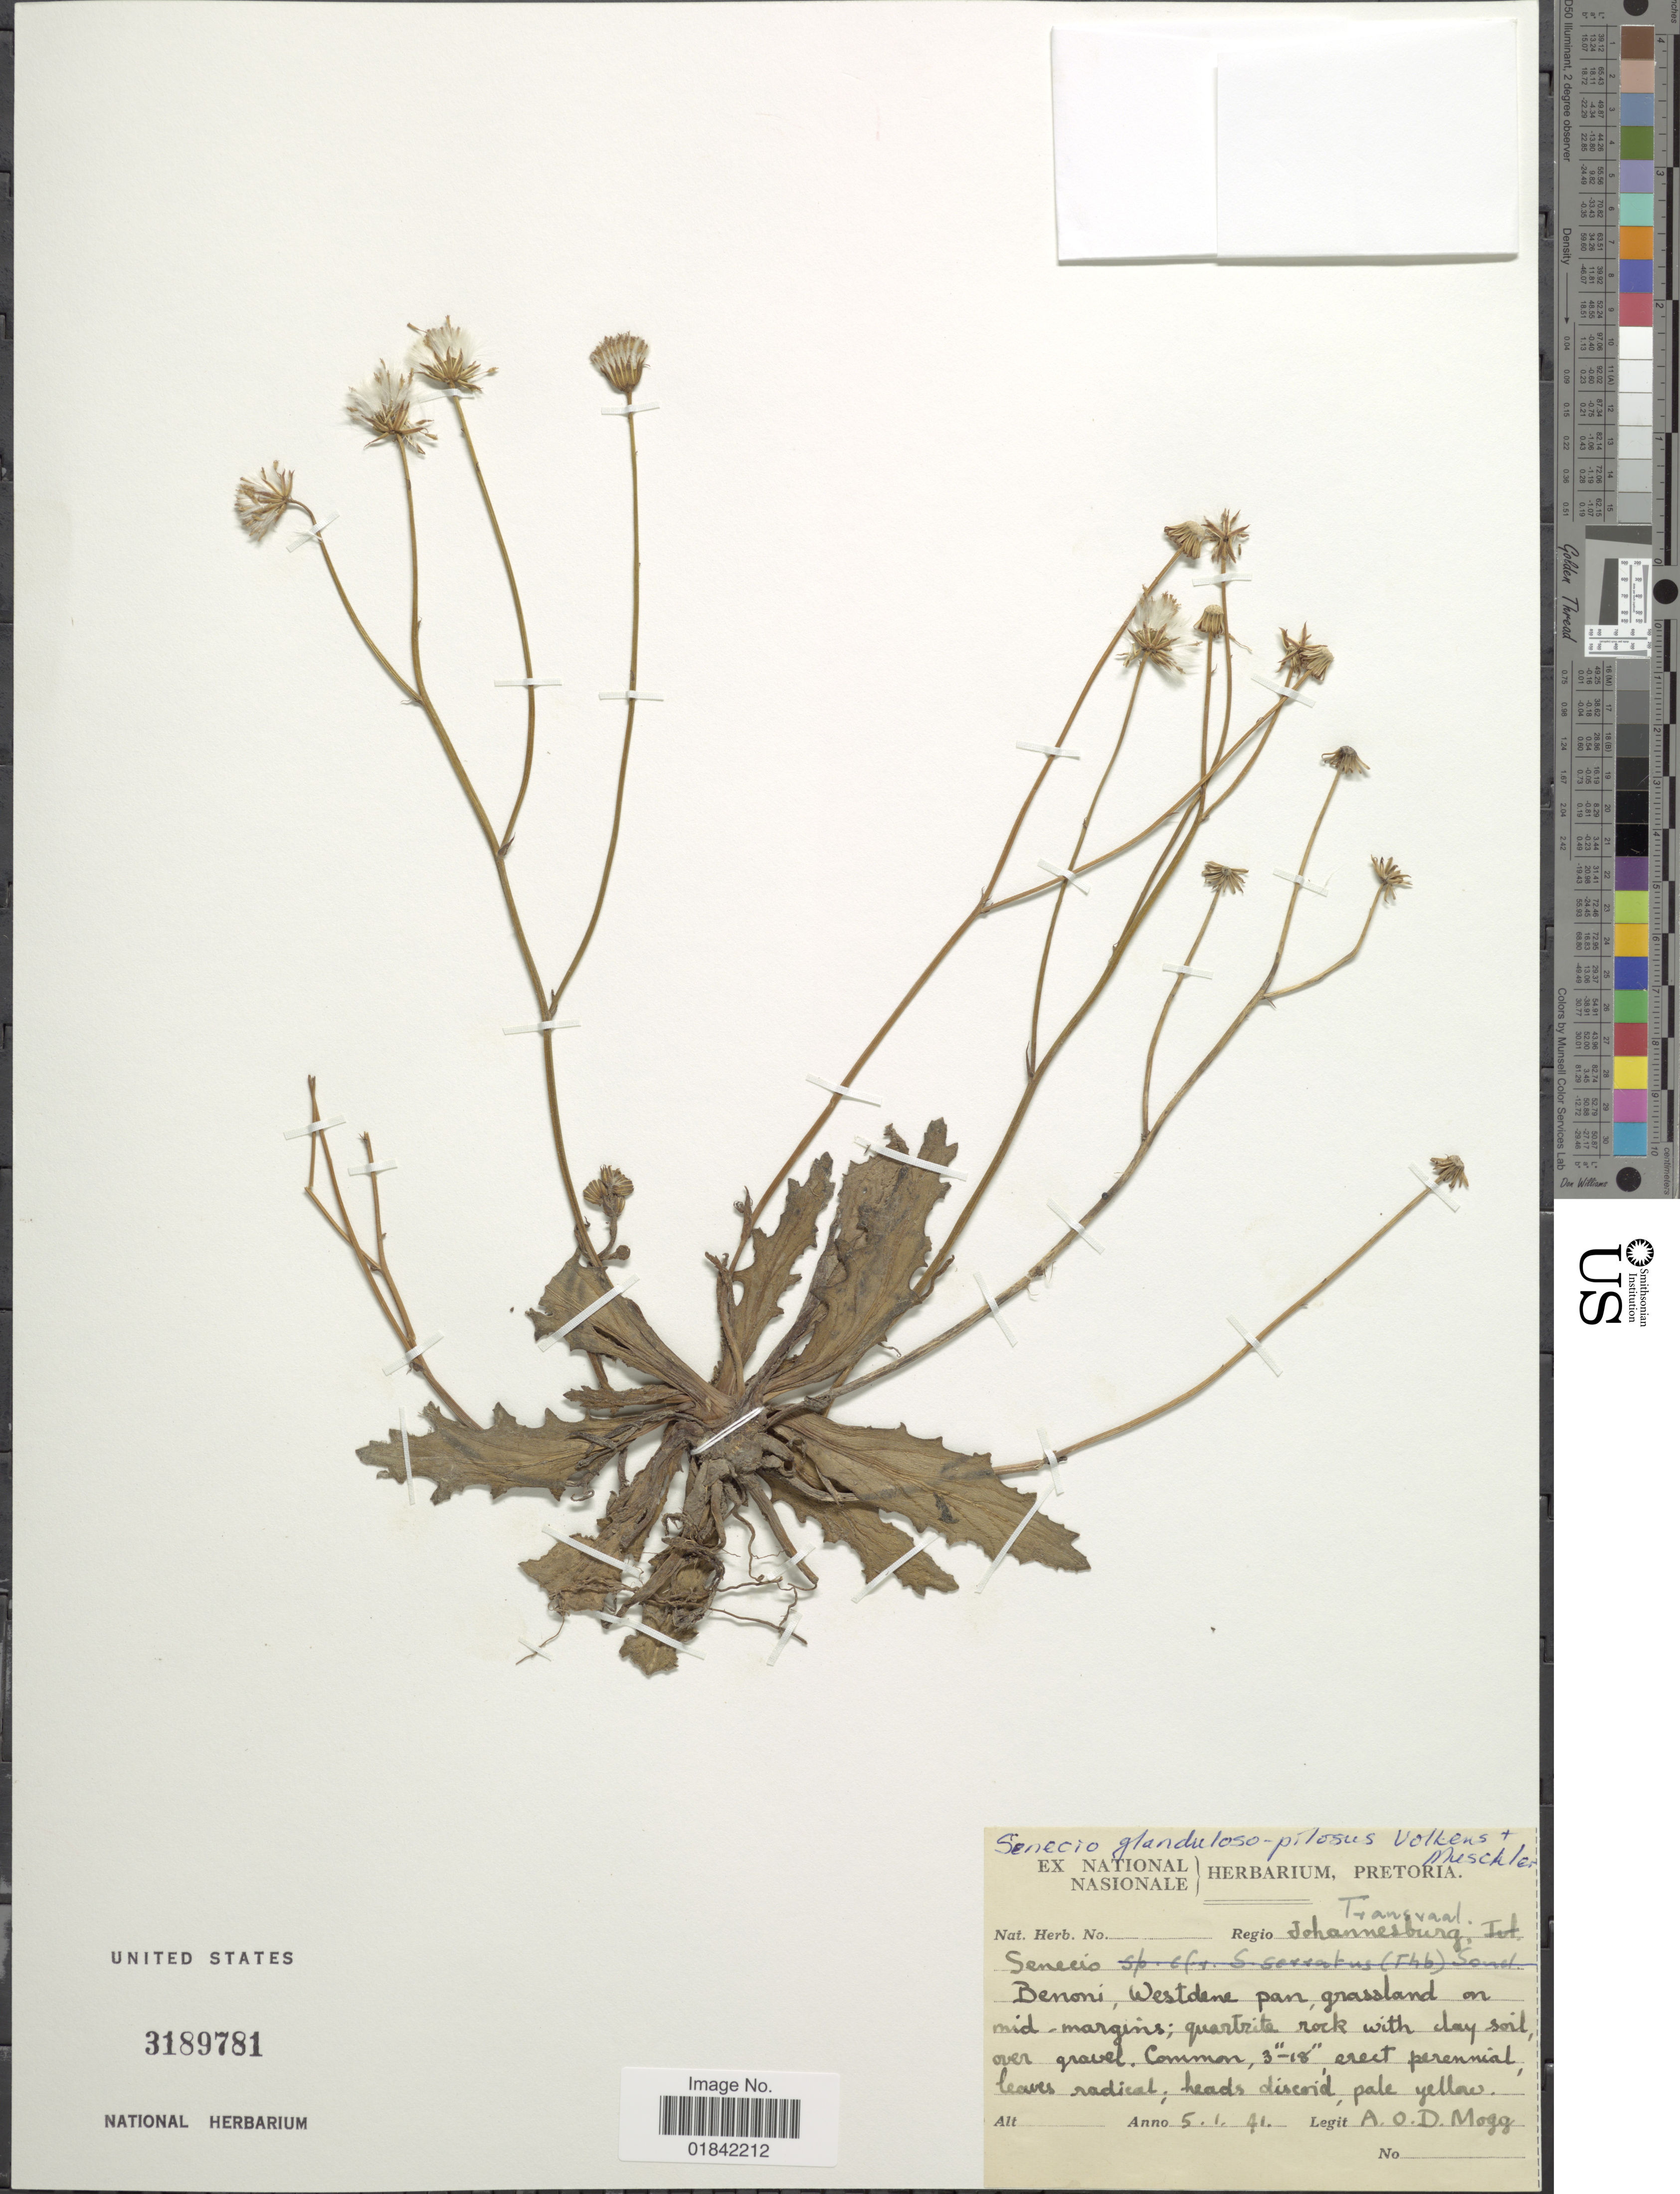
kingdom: Plantae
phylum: Tracheophyta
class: Magnoliopsida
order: Asterales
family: Asteraceae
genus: Senecio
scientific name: Senecio glanduloso-pilosus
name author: Volkens & Muschl.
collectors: A. O. Mogg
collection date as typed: Transcribed d/m/y: 5/1/41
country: South Africa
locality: Transvaal, Johannesburg, Benoni, Westdene pan, grassland on mid- margins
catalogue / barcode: US 3189781